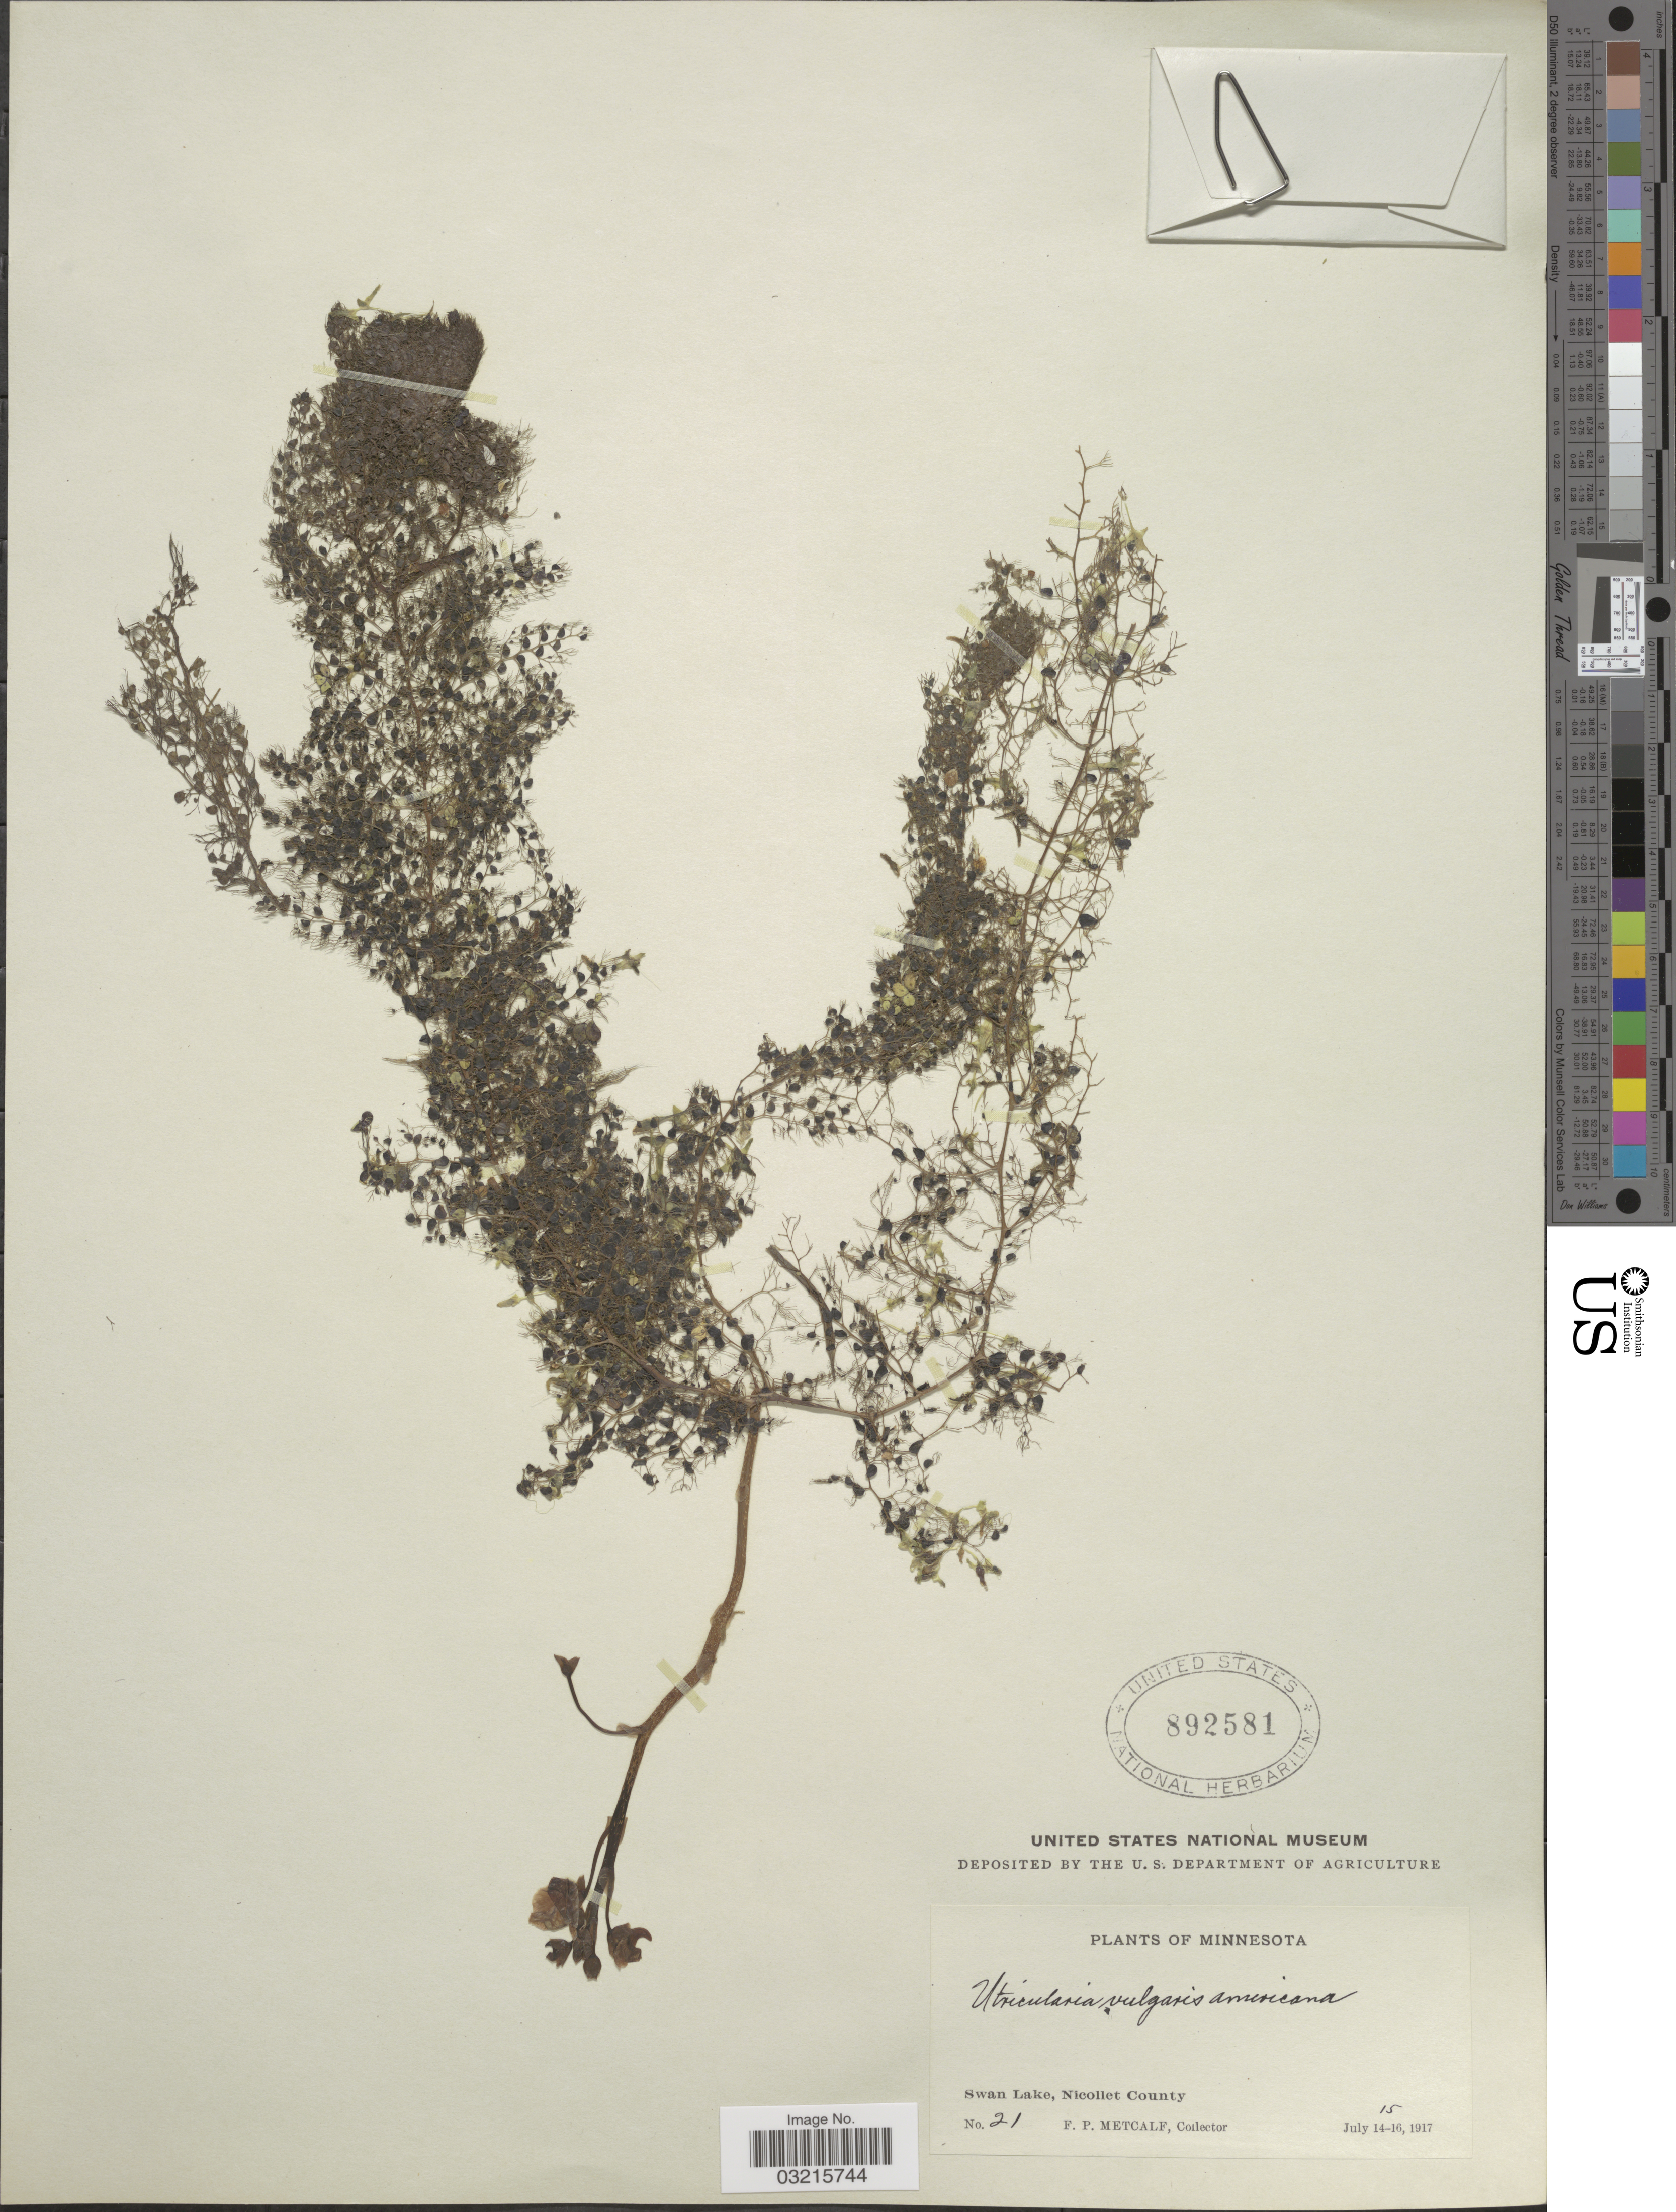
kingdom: Plantae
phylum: Tracheophyta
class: Magnoliopsida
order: Lamiales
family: Lentibulariaceae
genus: Utricularia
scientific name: Utricularia vulgaris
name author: L.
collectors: F. Metcalf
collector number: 21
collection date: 1917-07-15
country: United States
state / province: Minnesota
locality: Swan Lake, Nicollet County.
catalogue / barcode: US 892581